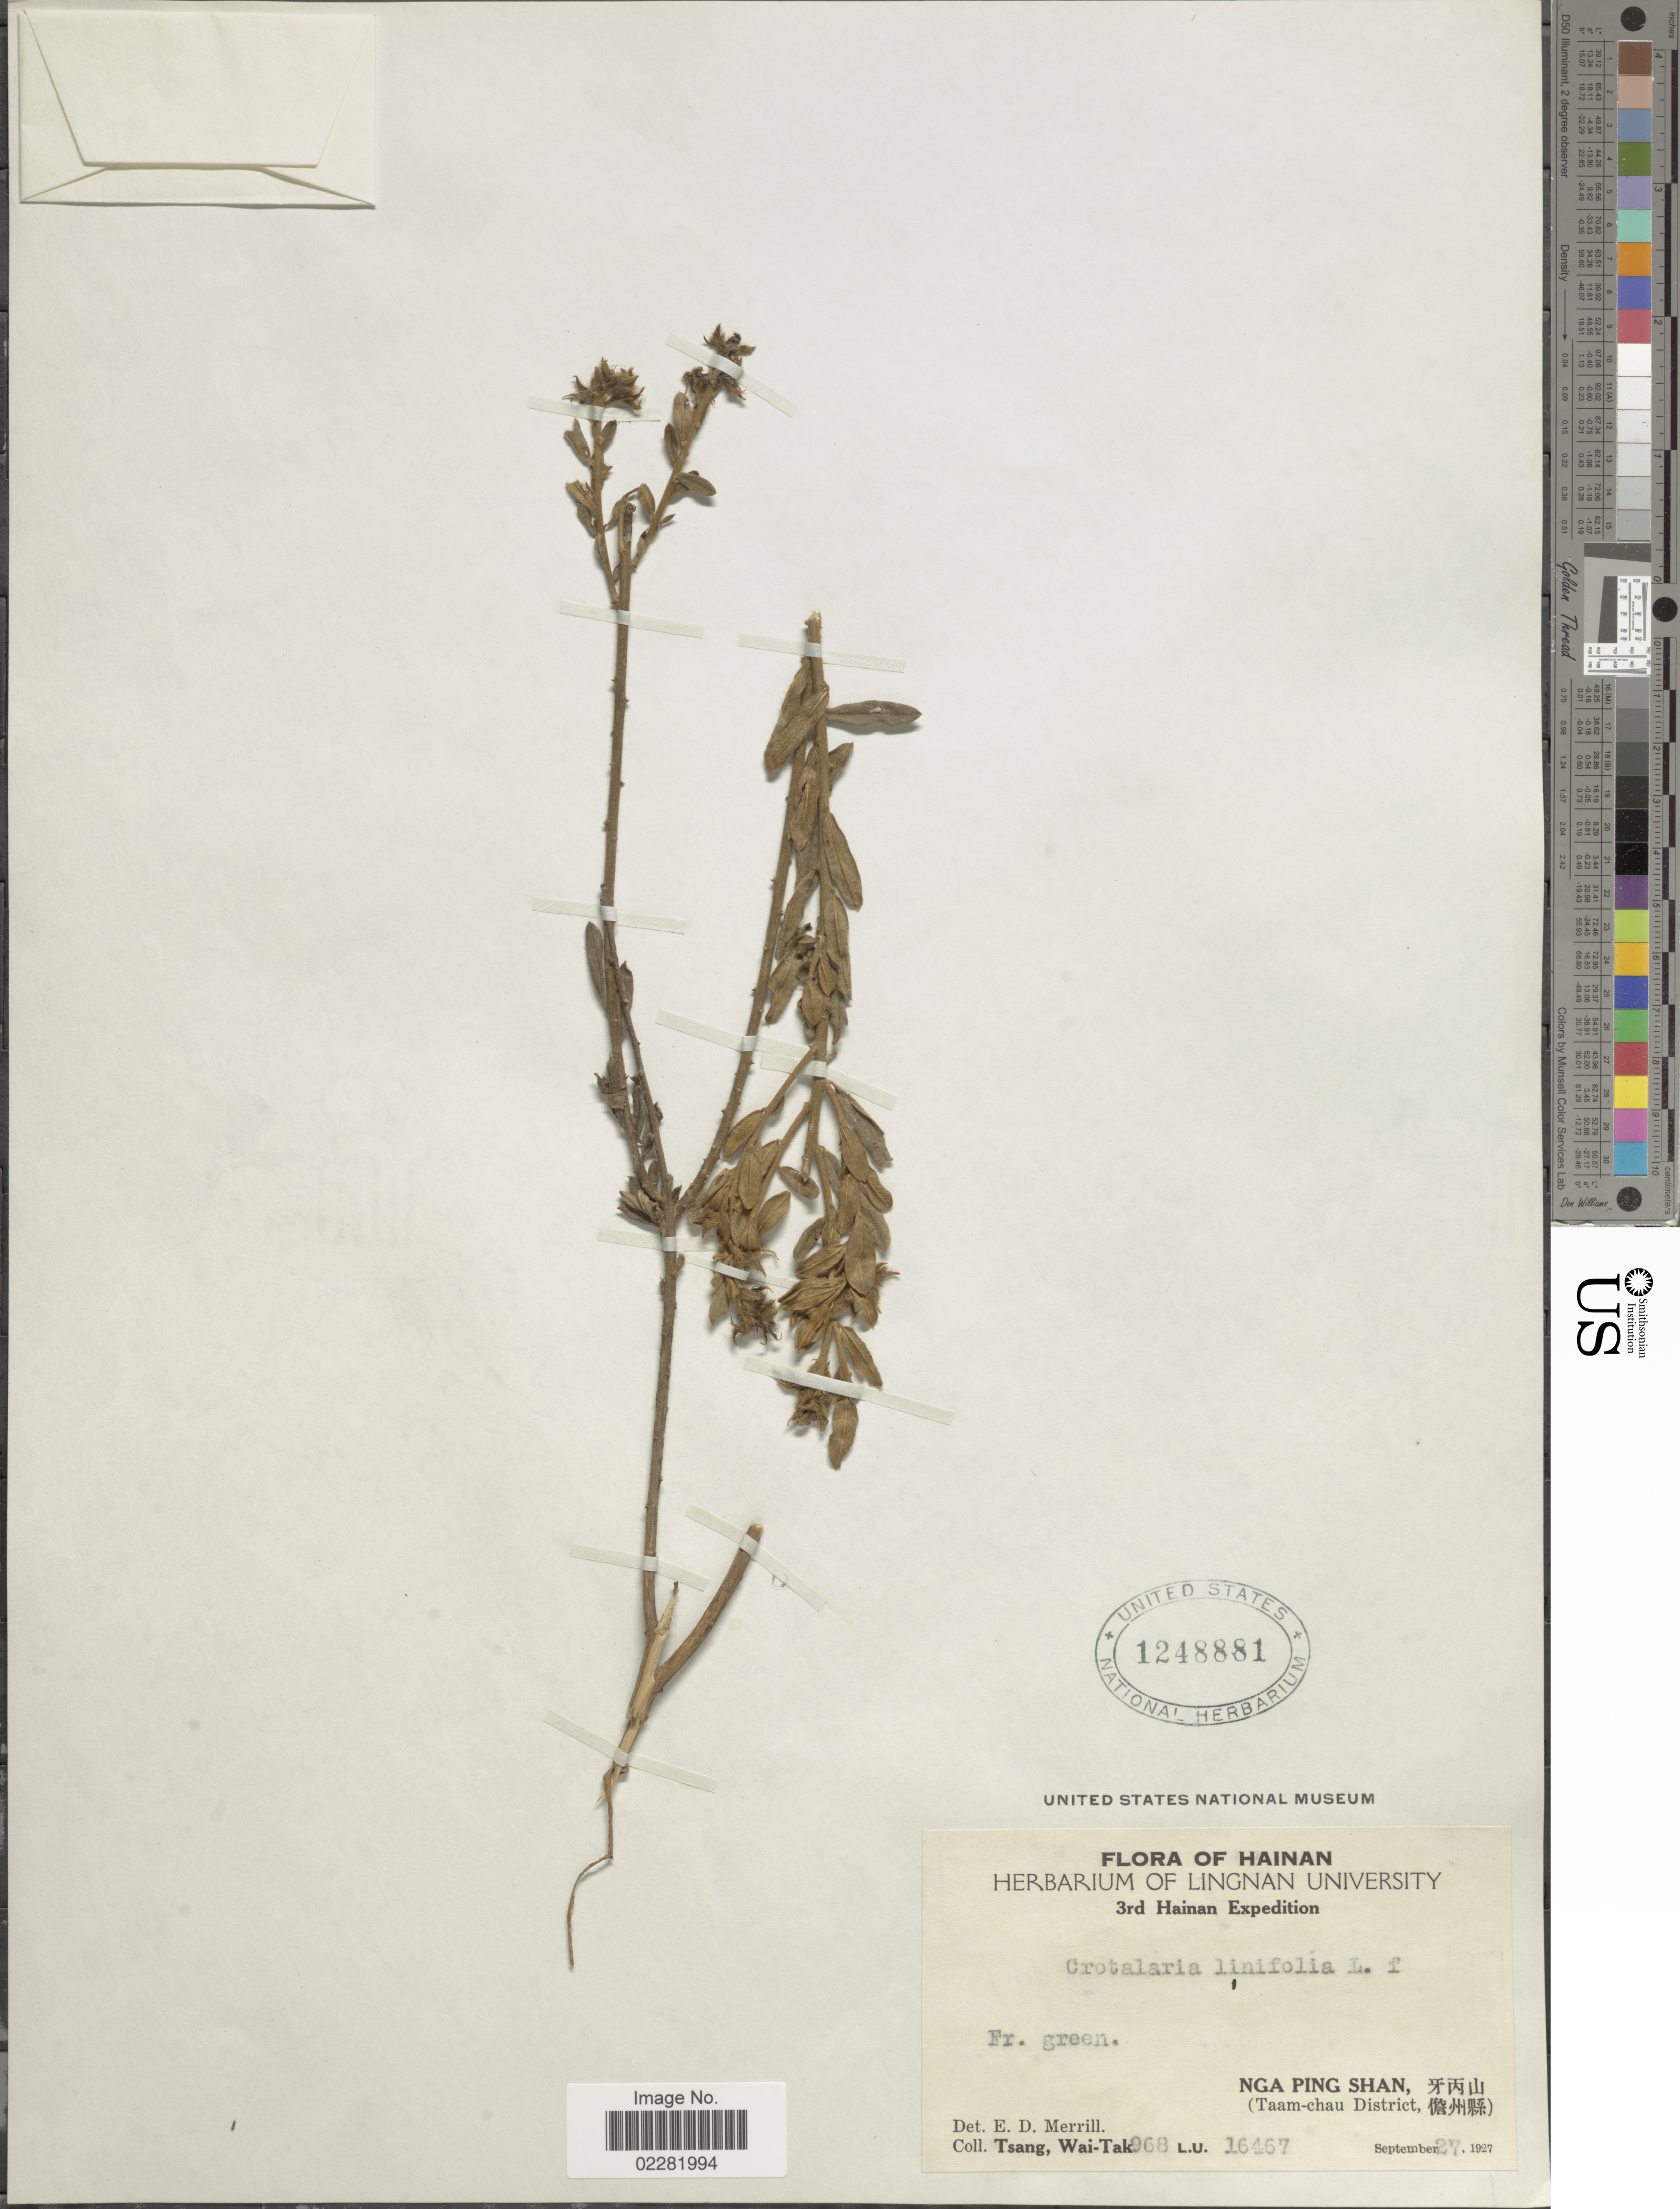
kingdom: Plantae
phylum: Tracheophyta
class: Magnoliopsida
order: Fabales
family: Fabaceae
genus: Crotalaria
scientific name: Crotalaria linifolia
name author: L. f.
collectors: W. T. Tsang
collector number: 968L.U.16467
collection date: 1927-09-27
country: China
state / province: Hainan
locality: Hainan, Nga Ping Shan (Taam-chau District)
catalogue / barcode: US 1248881